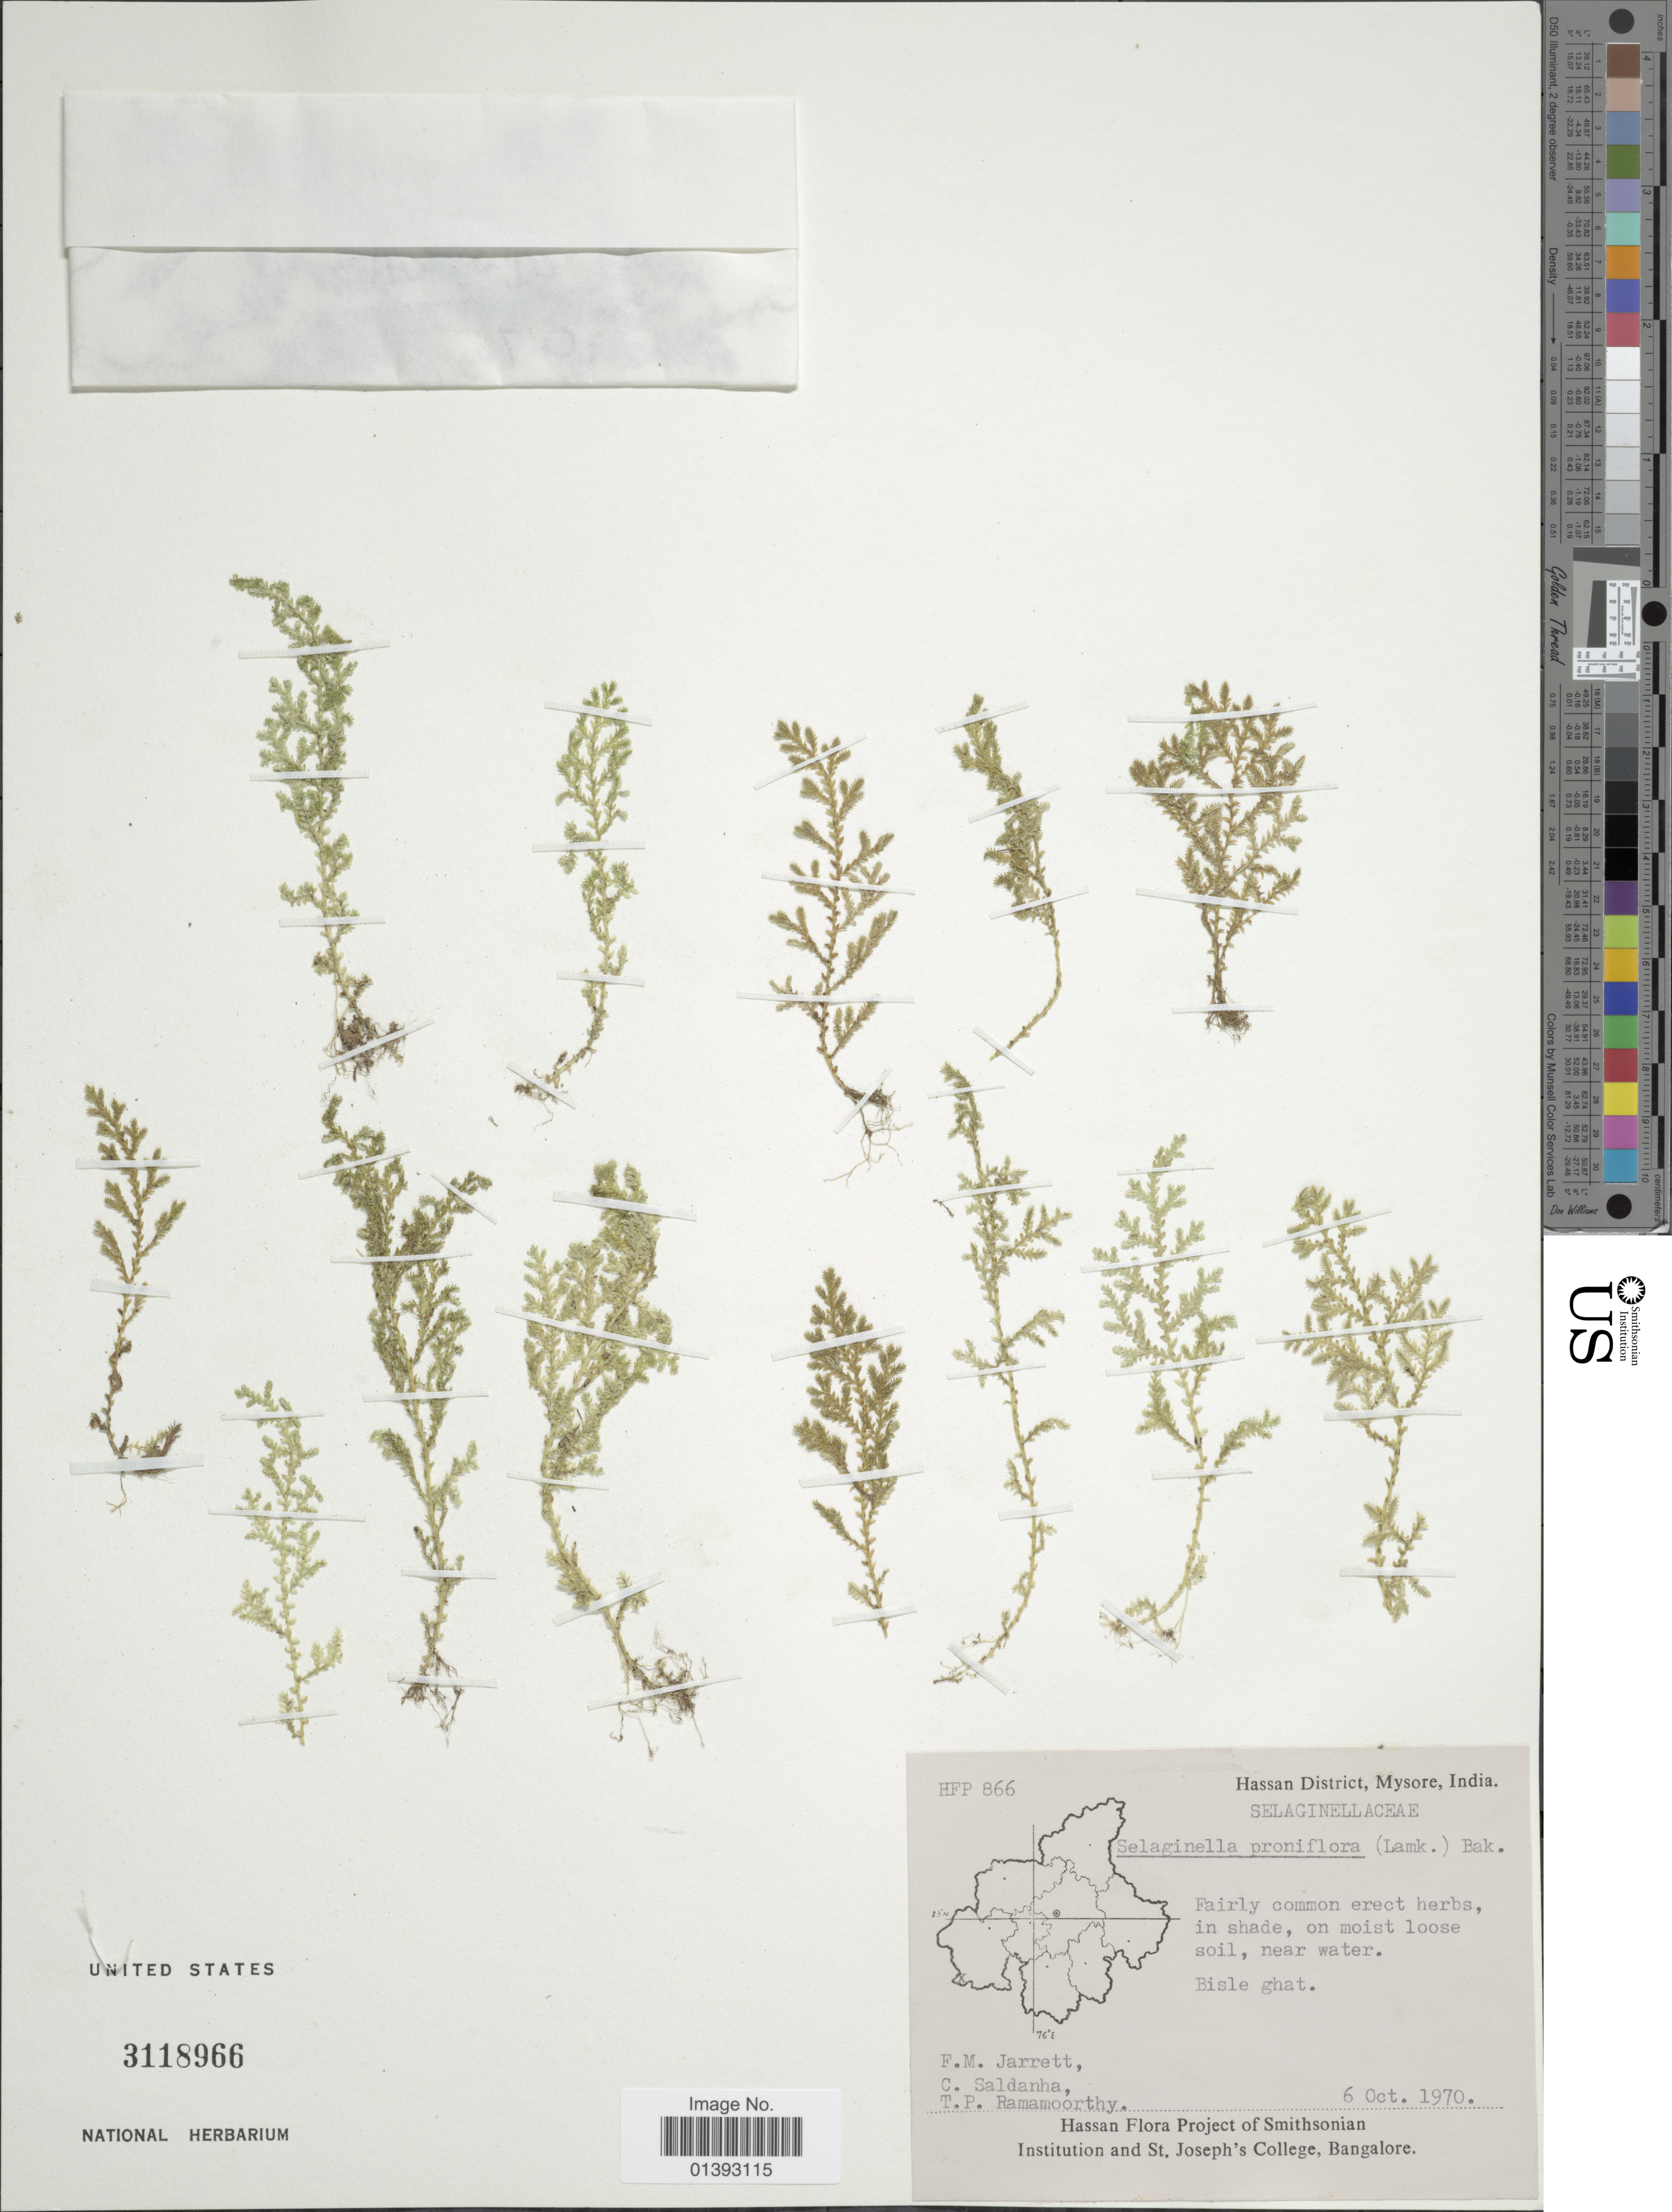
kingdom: Plantae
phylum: Tracheophyta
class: Lycopodiopsida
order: Selaginellales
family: Selaginellaceae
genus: Selaginella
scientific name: Selaginella proniflora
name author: (Lam.) Baker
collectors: F. M. Jarrett, C. Saldanha & T. P. Ramamoorthy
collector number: HFP866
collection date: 1970-10-06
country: India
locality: Hassan District, Mysore, Bisle ghat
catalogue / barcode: US 3118966